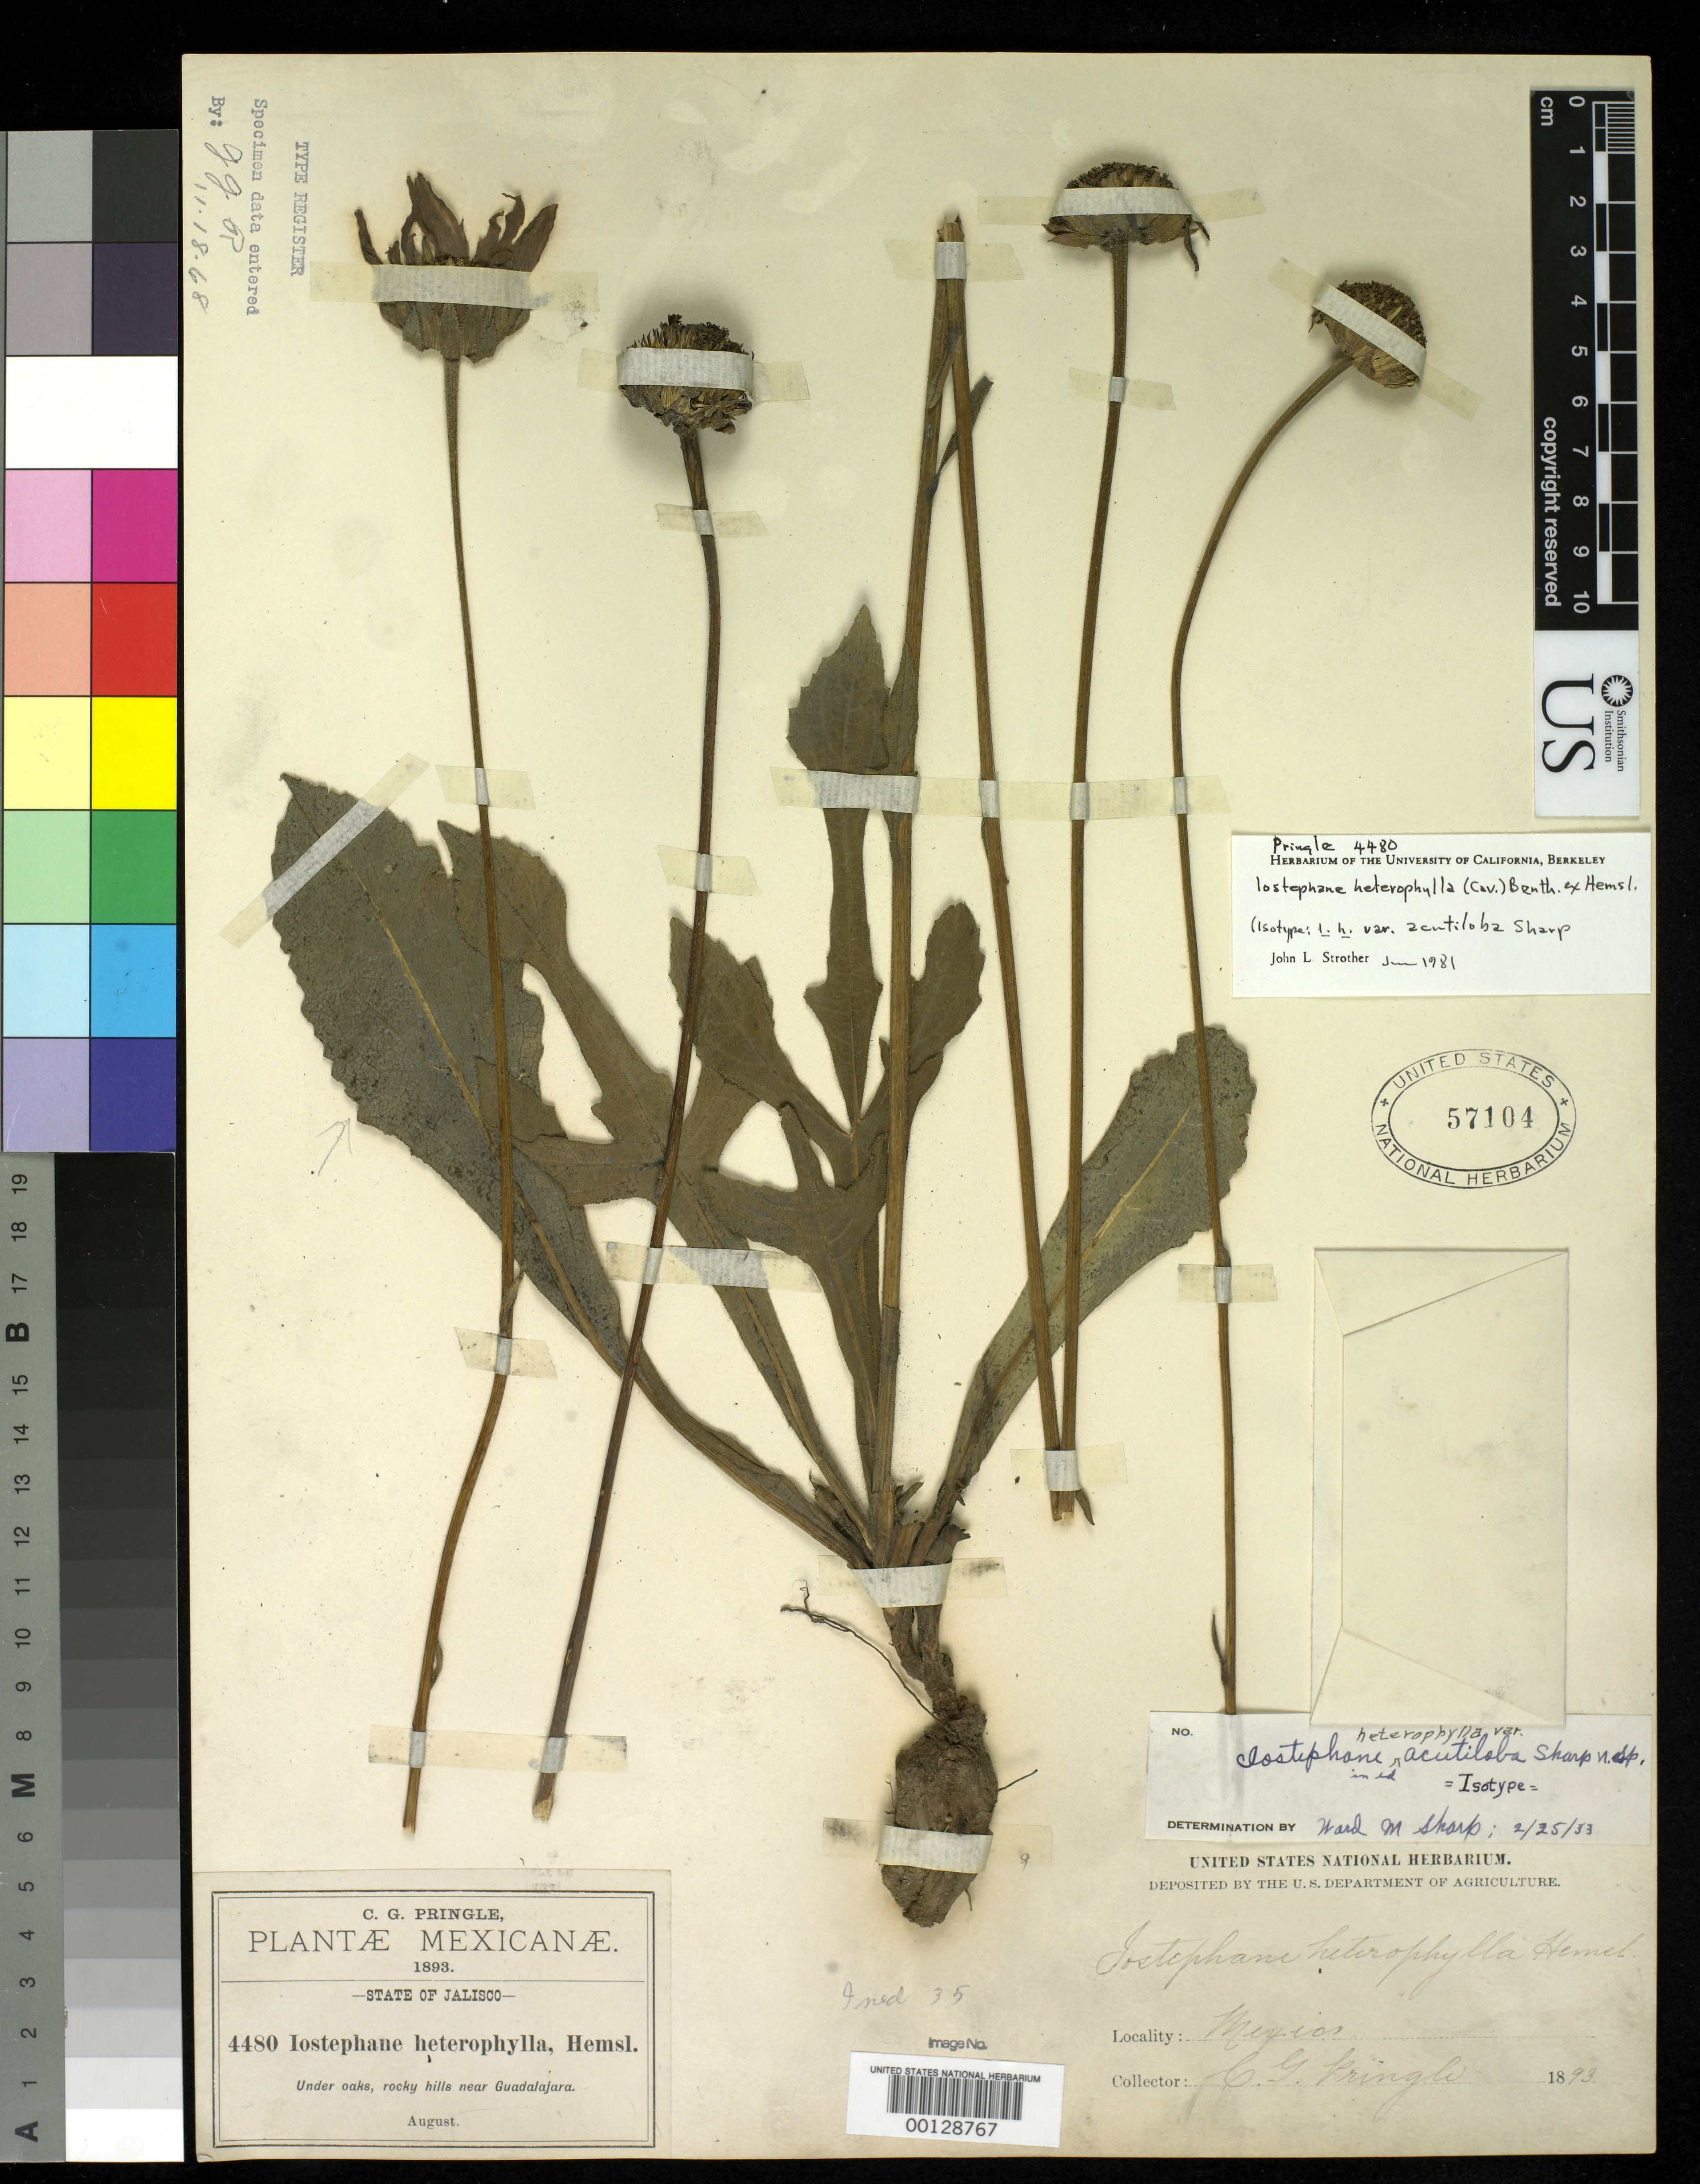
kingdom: Plantae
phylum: Tracheophyta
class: Magnoliopsida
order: Asterales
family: Asteraceae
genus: Iostephane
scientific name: Iostephane heterophylla var. acutiloba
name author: W.M. Sharp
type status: Isotype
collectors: C. G. Pringle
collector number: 4480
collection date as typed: Aug 1893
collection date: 1893-08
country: Mexico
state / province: Jalisco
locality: Guadalajara.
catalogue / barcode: US 57104